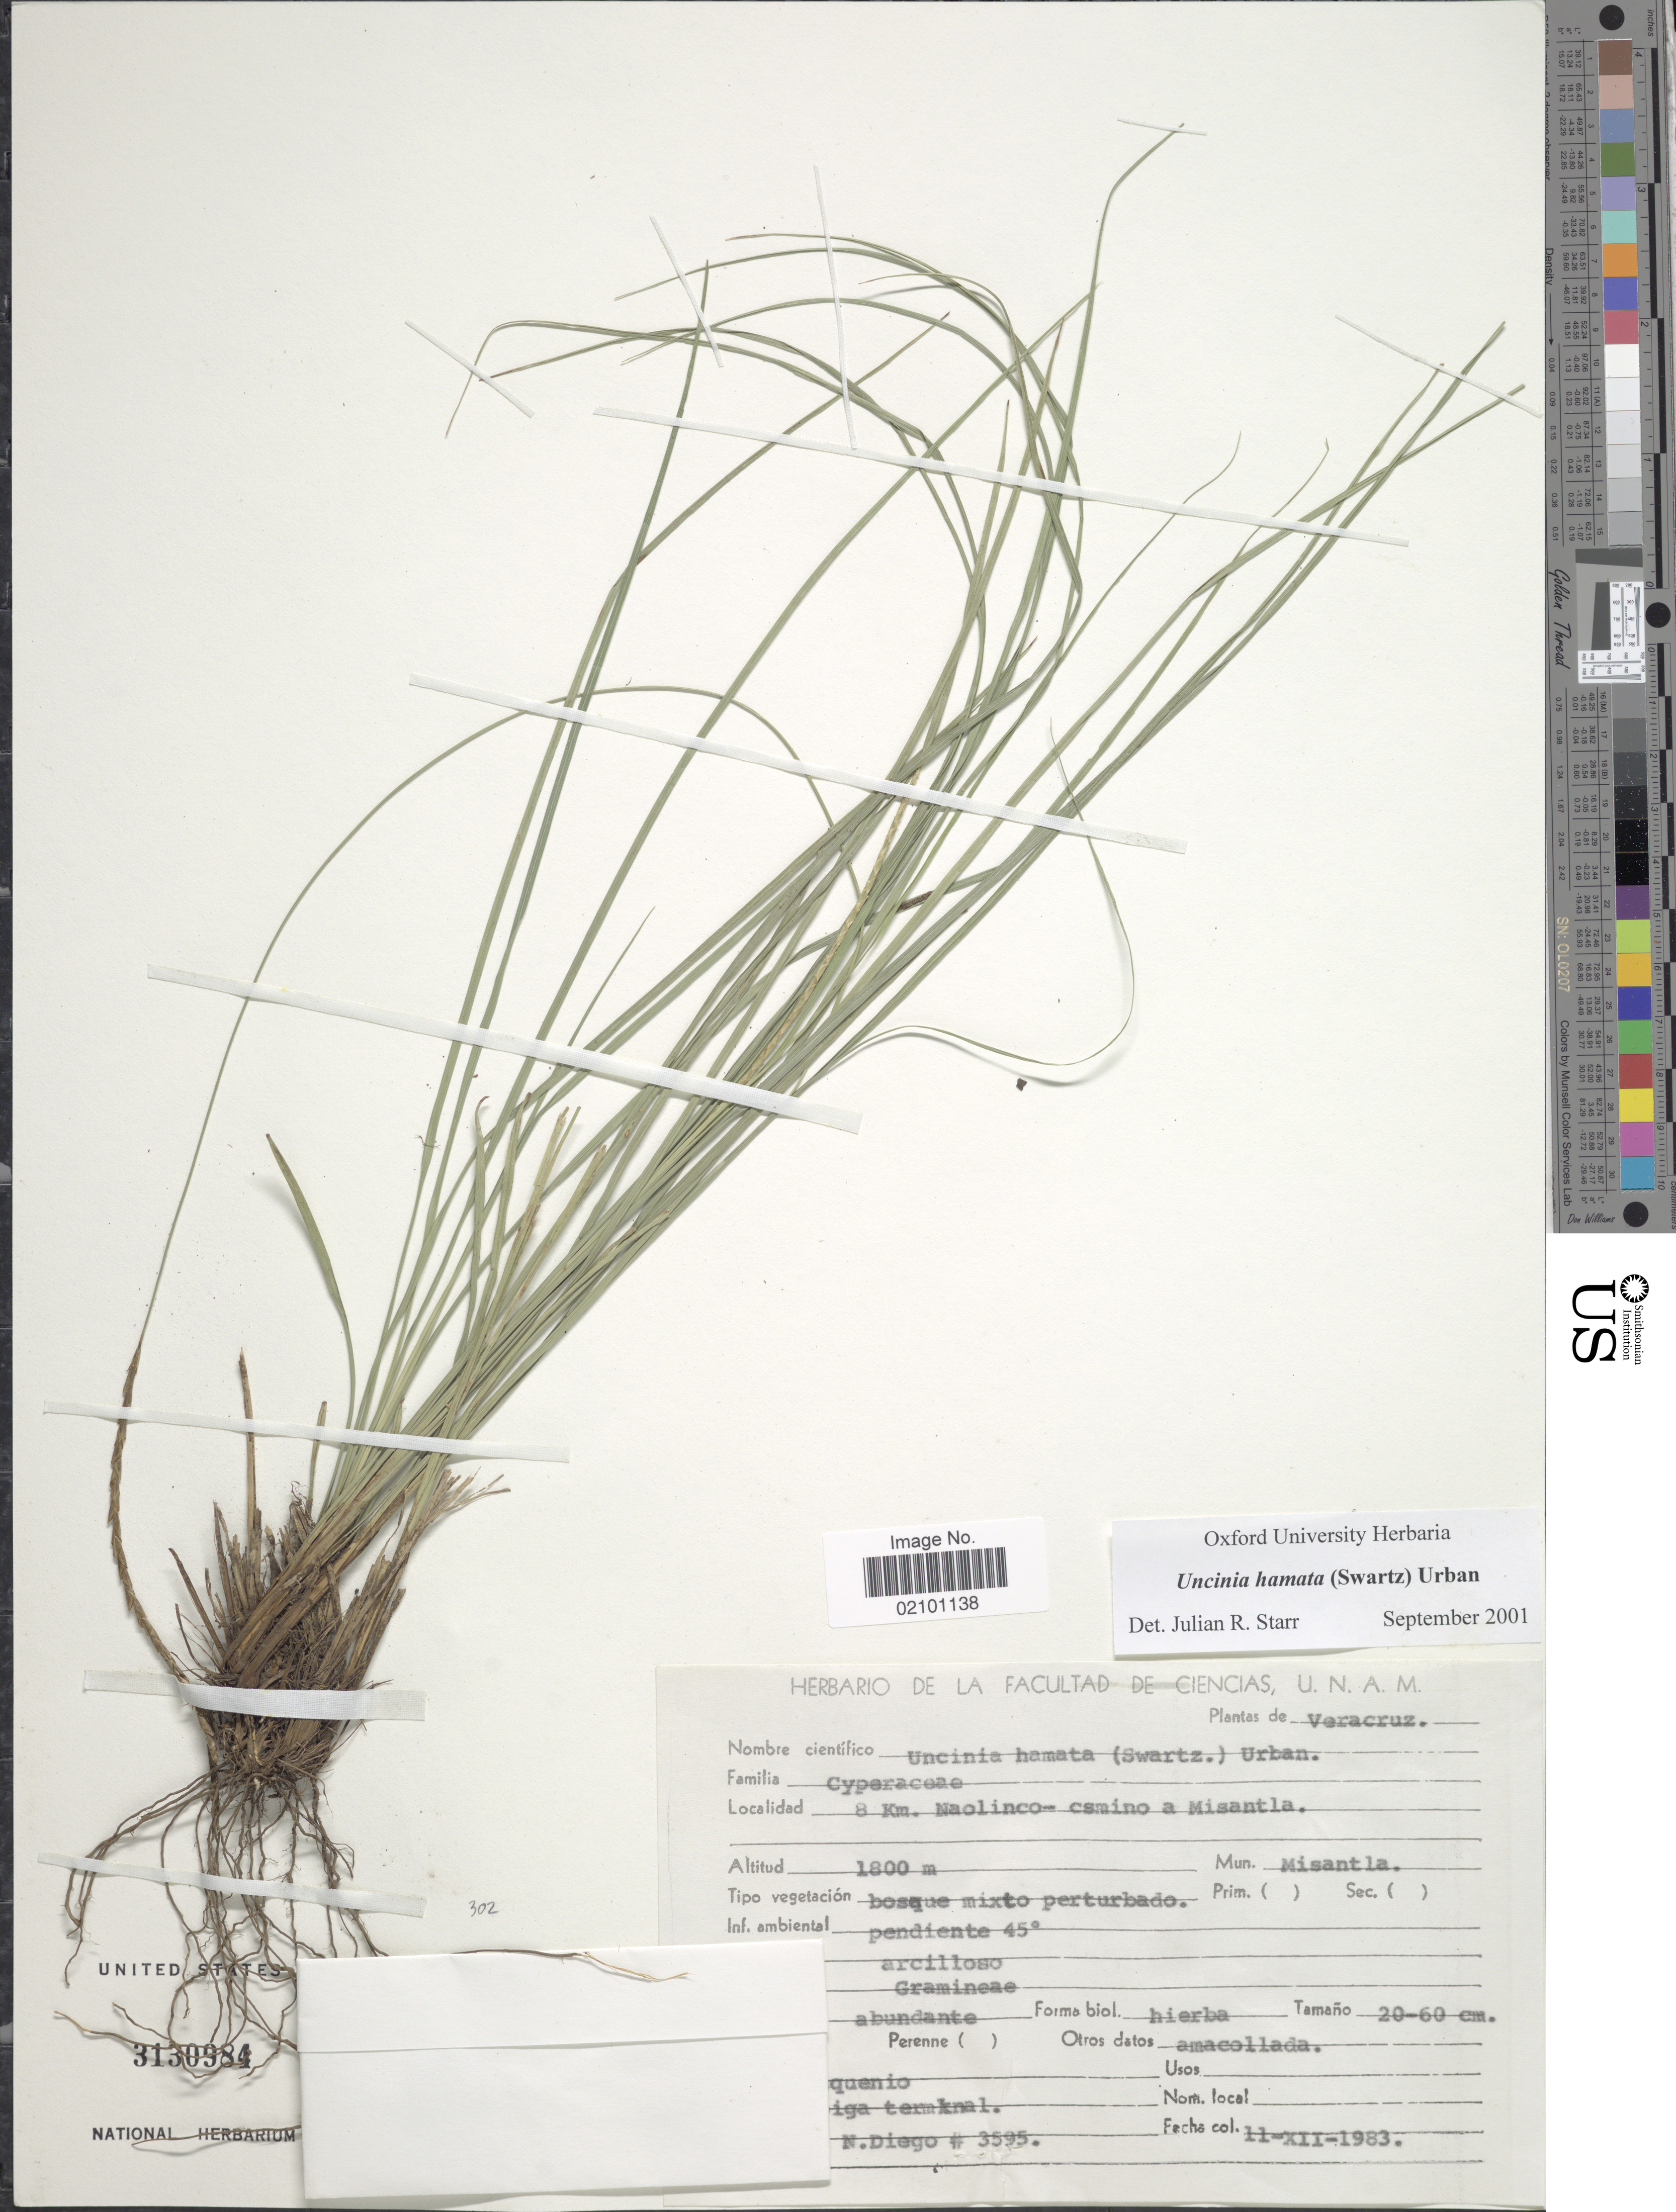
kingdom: Plantae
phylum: Tracheophyta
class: Liliopsida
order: Poales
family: Cyperaceae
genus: Carex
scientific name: Carex hamata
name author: Sw.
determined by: Strong, M. T., (US), Smithsonian Institution - National Museum of Natural History (UNITED STATES)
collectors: N. Diego Pérez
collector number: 3595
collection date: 1983-12-11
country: Mexico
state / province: Veracruz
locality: Veracruz, 8 km Naolinco, camino a Misantla, Mun. Misantla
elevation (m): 1800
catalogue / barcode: US 3130984